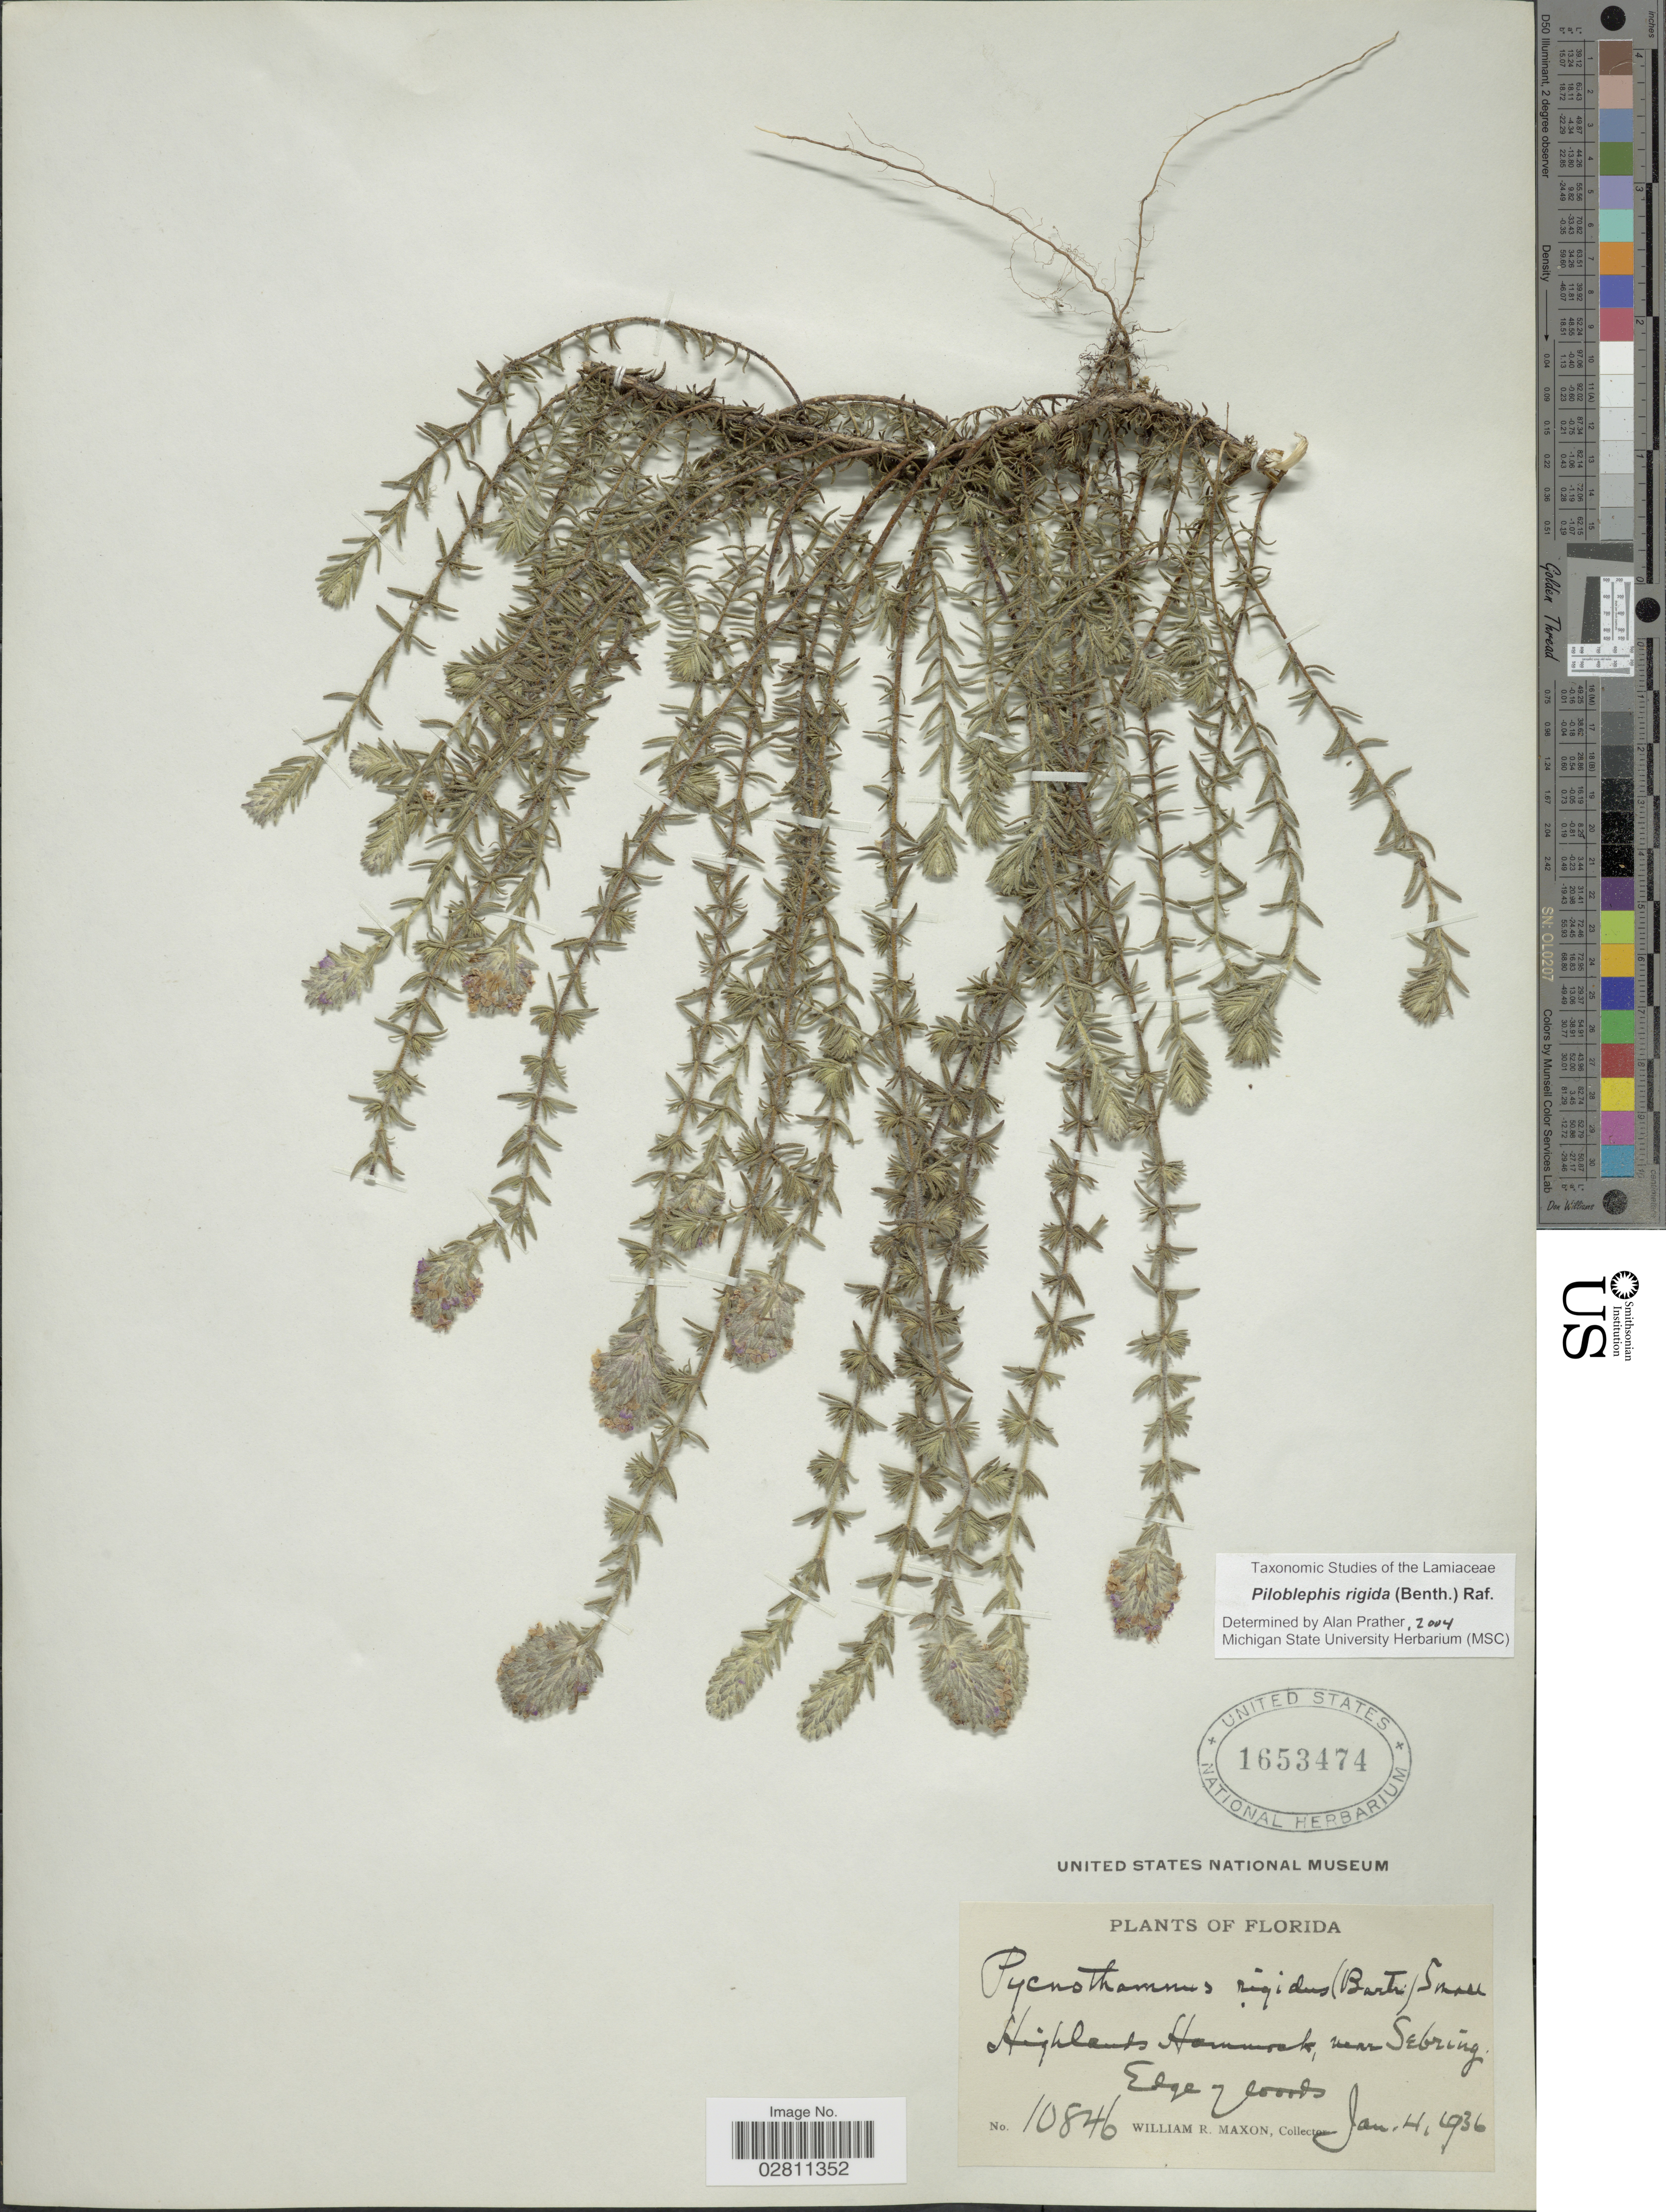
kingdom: Plantae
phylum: Tracheophyta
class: Magnoliopsida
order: Lamiales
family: Lamiaceae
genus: Piloblephis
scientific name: Piloblephis rigida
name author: (Bartram ex Benth.) Raf.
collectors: W. R. Maxon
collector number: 10846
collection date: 1936-01-04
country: United States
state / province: Florida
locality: Highlands Hammock, near Sebring.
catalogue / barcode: US 1653474